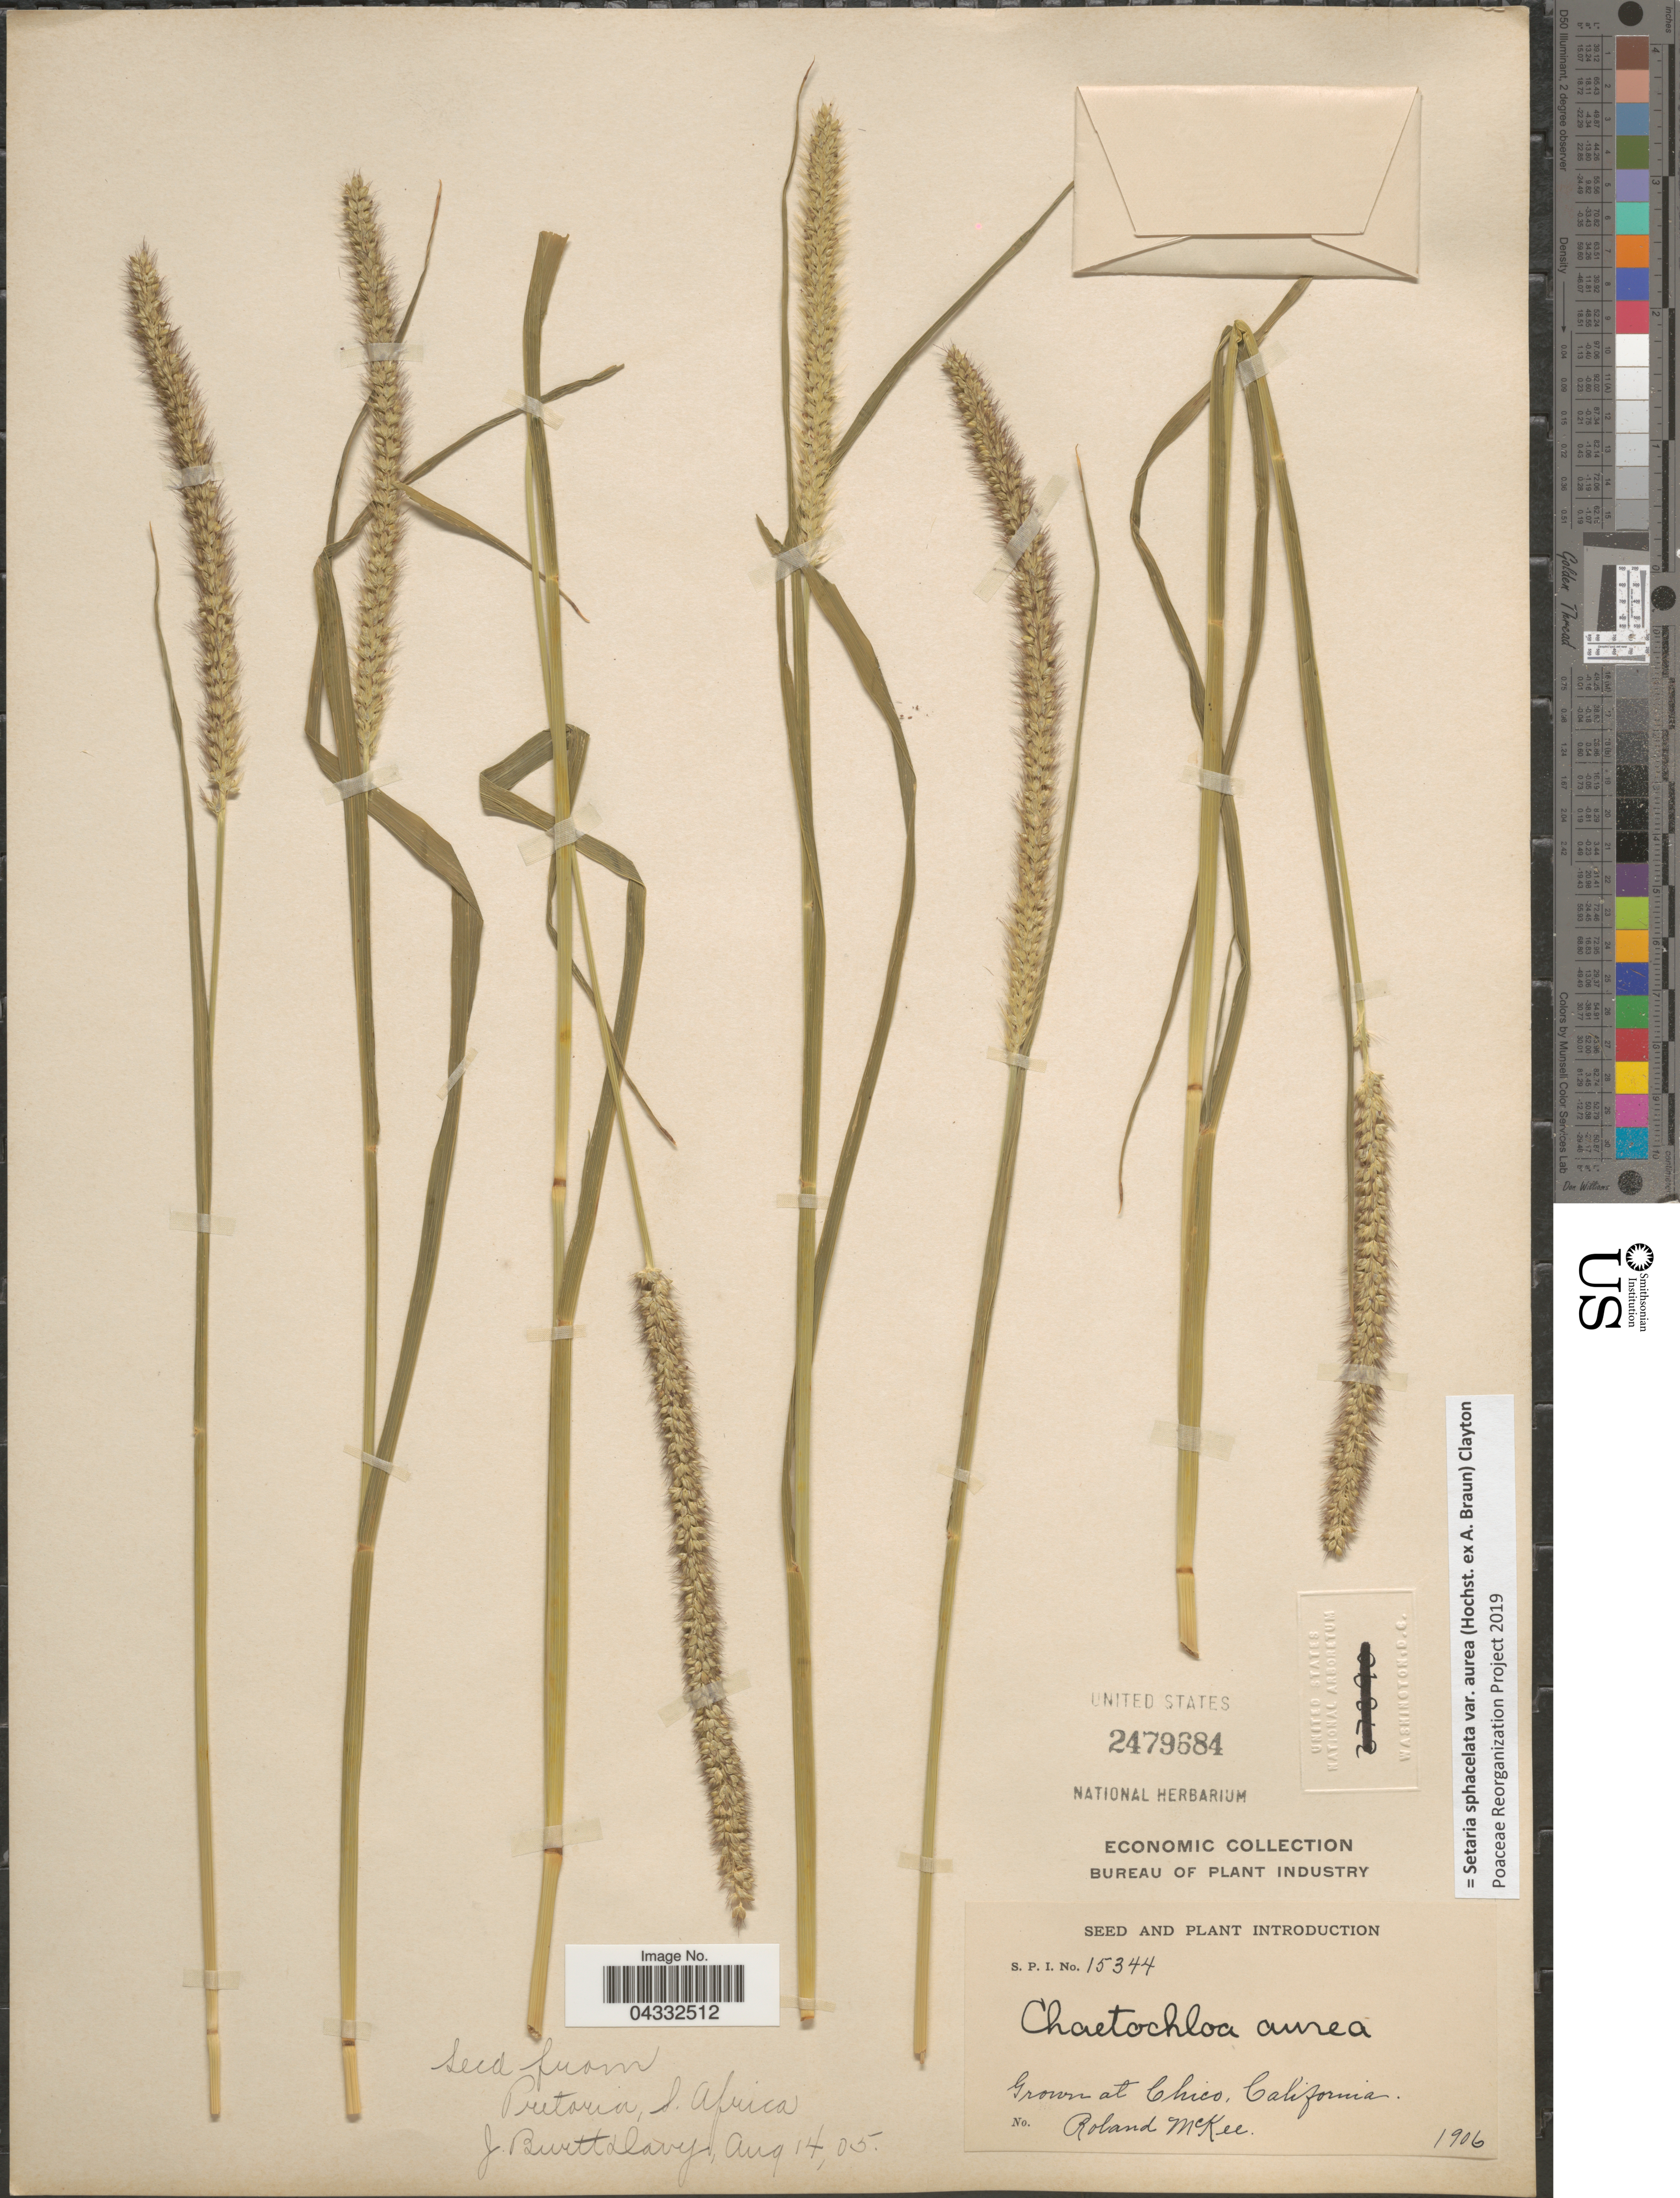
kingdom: Plantae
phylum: Tracheophyta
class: Liliopsida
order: Poales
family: Poaceae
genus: Setaria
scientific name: Setaria sphacelata var. aurea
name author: (Hochst. ex A. Braun) Clayton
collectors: R. Mckee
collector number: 15344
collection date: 1906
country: United States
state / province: California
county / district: Butte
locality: Chico.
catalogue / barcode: US 2479684